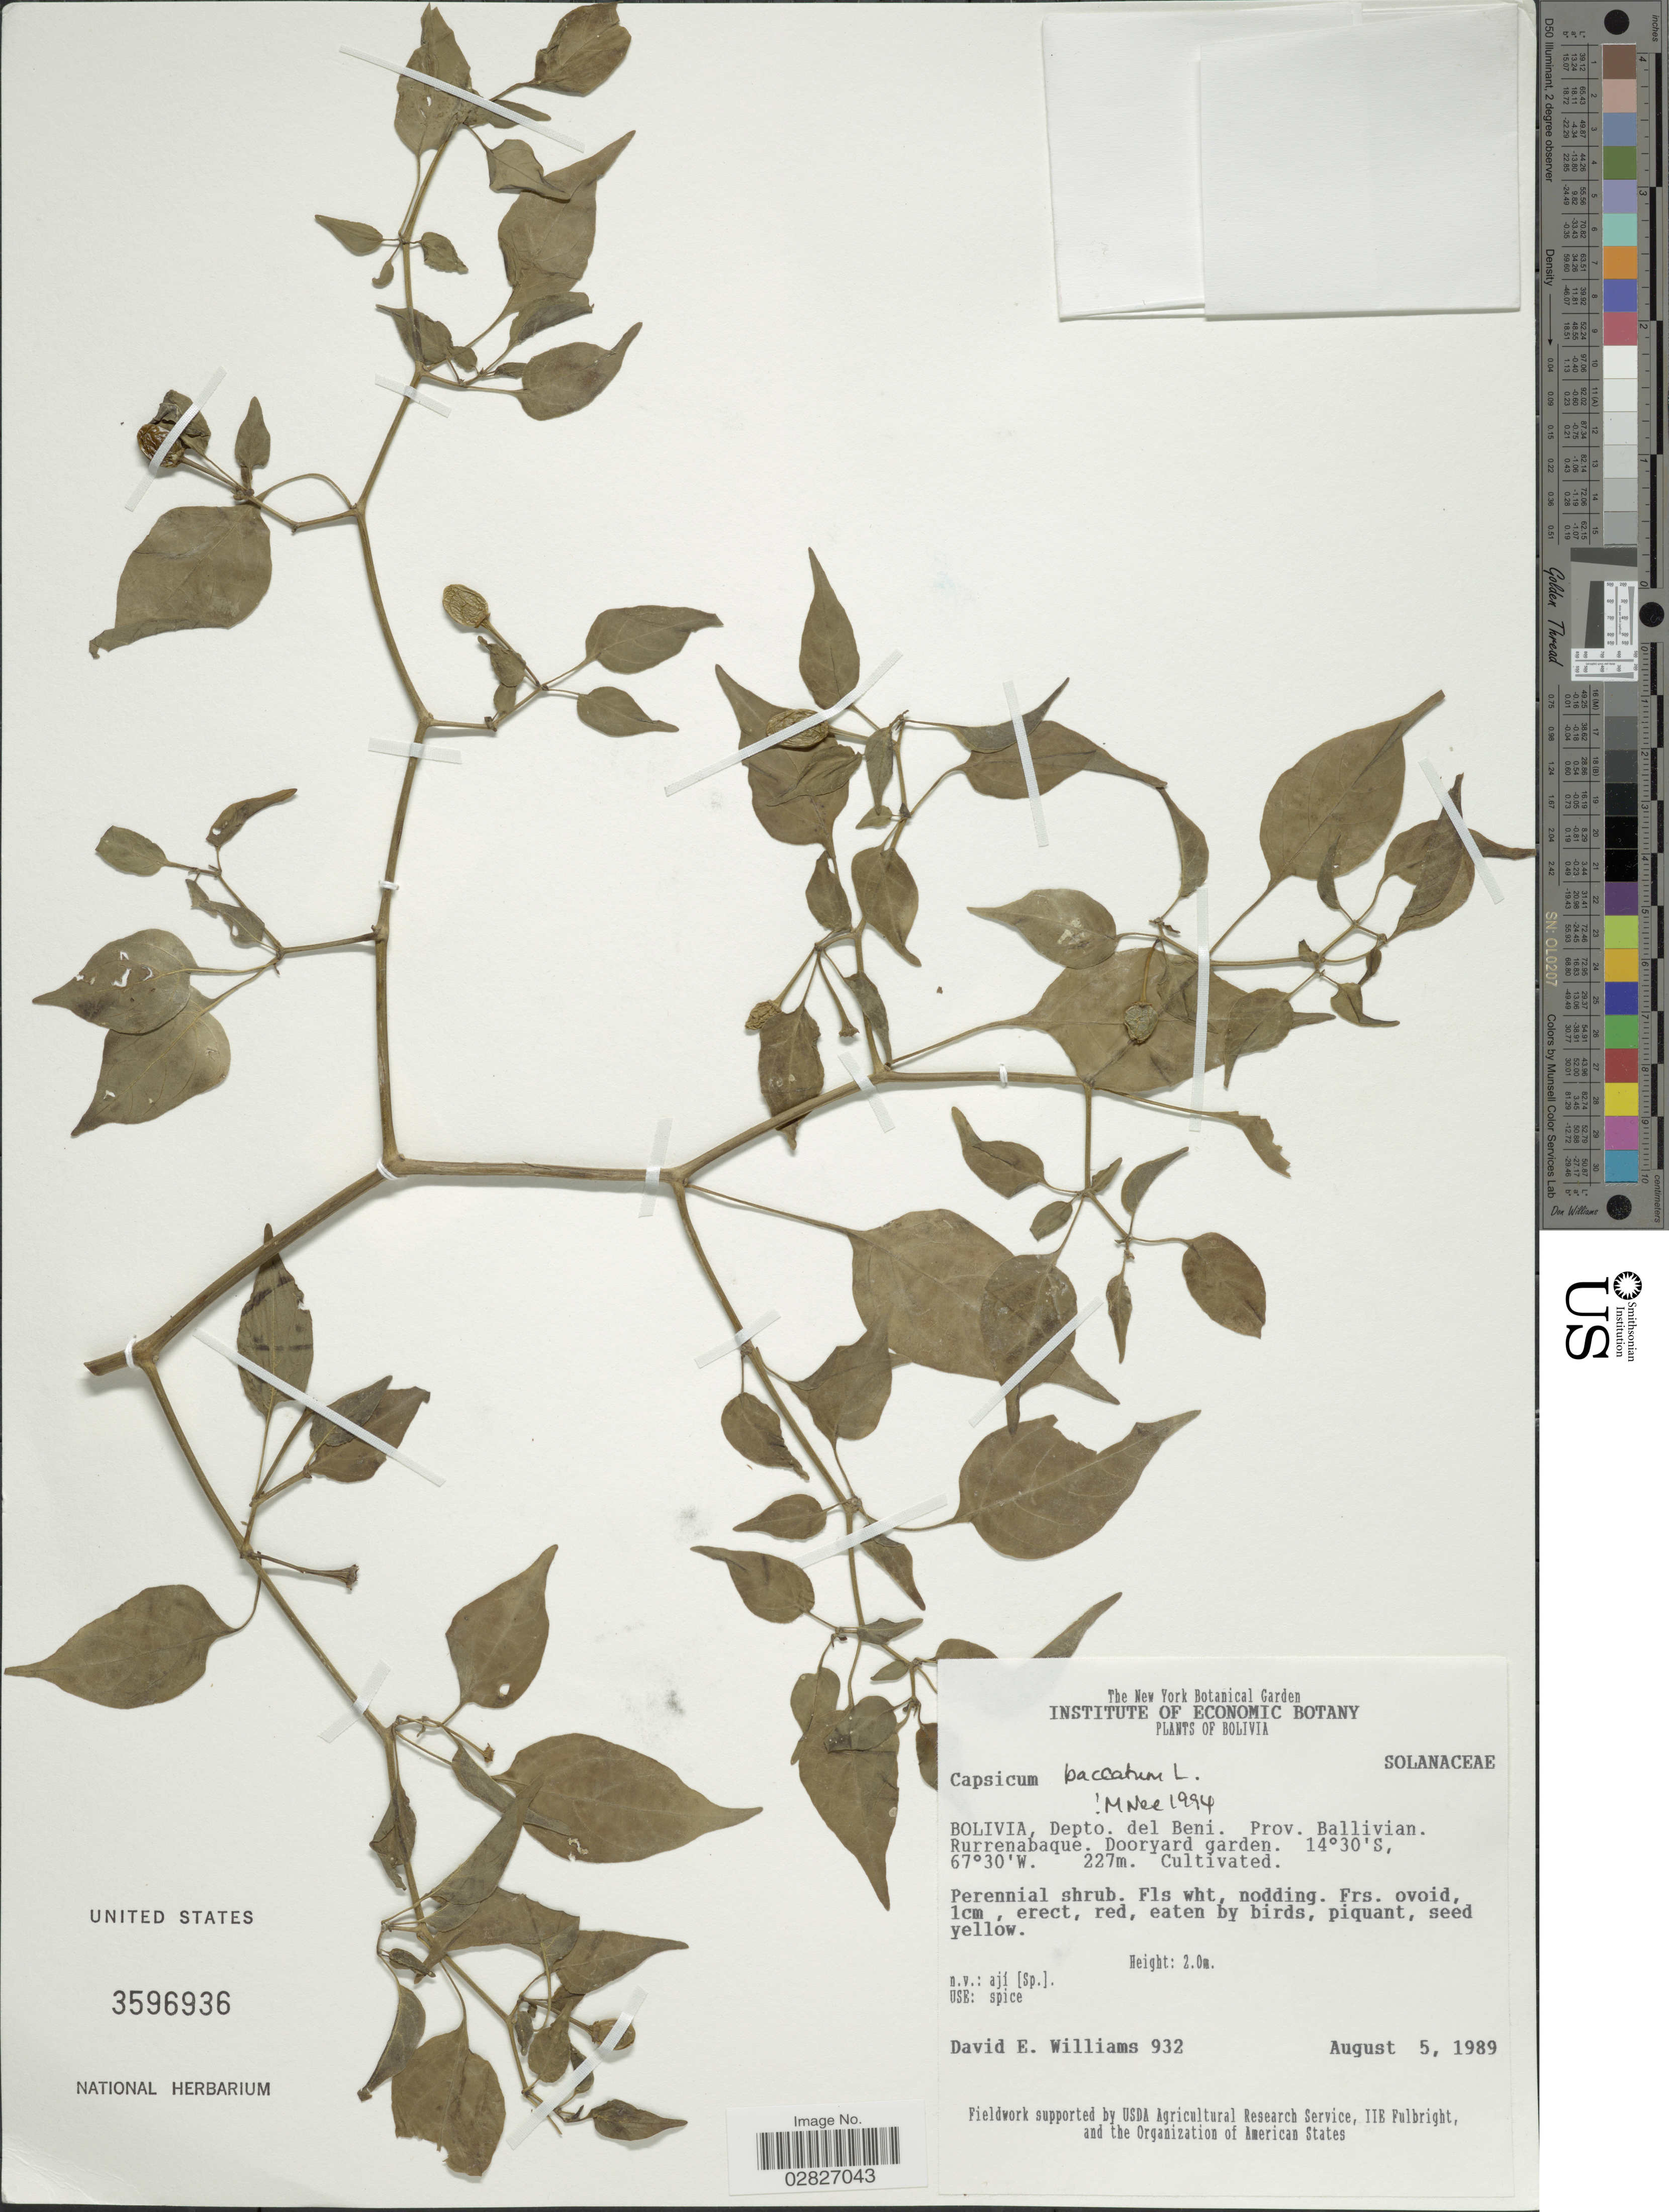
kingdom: Plantae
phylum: Tracheophyta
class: Magnoliopsida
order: Solanales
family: Solanaceae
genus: Capsicum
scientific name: Capsicum baccatum var. baccatum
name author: L.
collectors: D. E. Williams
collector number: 932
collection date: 1989-08-05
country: Bolivia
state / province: Beni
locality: Depto. del Beni, Prov. Ballivian, Rurrenabaque, Dooryard garden.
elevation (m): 227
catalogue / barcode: US 3596936